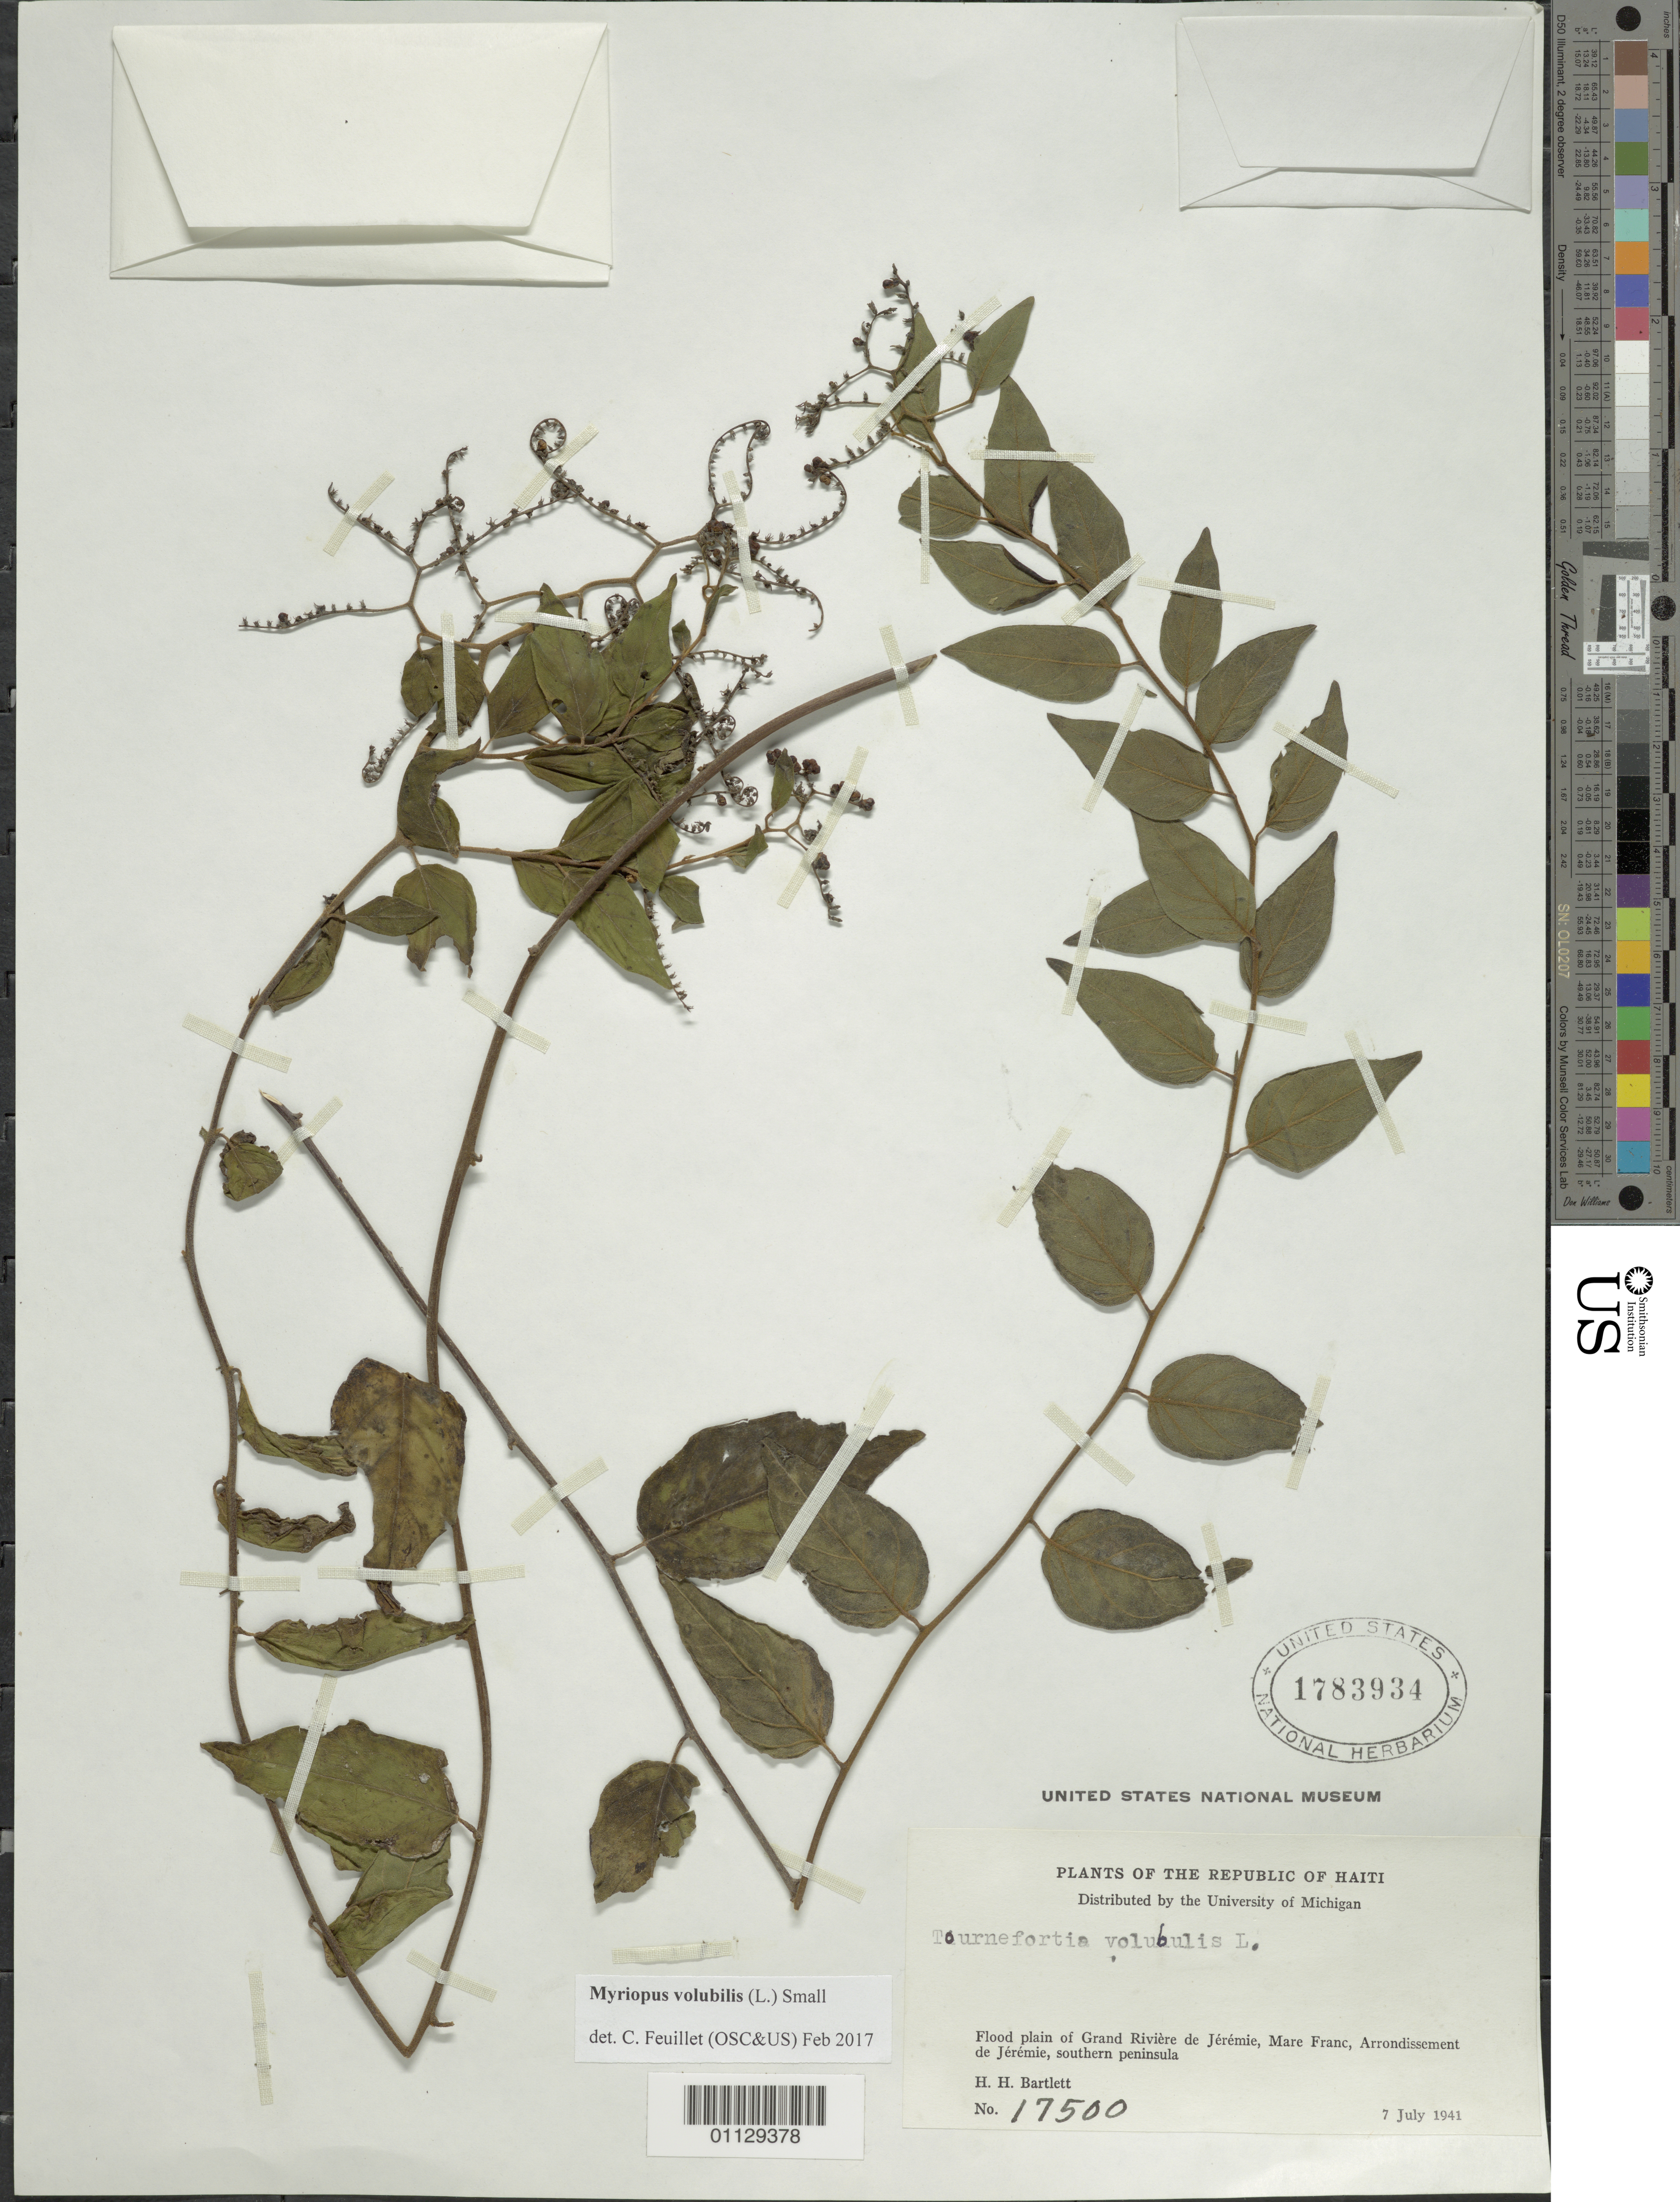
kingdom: Plantae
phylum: Tracheophyta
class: Magnoliopsida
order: Boraginales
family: Heliotropiaceae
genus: Myriopus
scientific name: Myriopus volubilis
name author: (L.) Small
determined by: Feuillet, C.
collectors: H. H. Bartlett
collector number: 17500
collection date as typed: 07 Jul 1941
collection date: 1941-07-07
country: Haiti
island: Hispaniola I.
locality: Grand Riviere de Jeremie, Mare Franc, Arrondissement de Jeremie, southern peninsula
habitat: Flood plain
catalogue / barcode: US 1783934